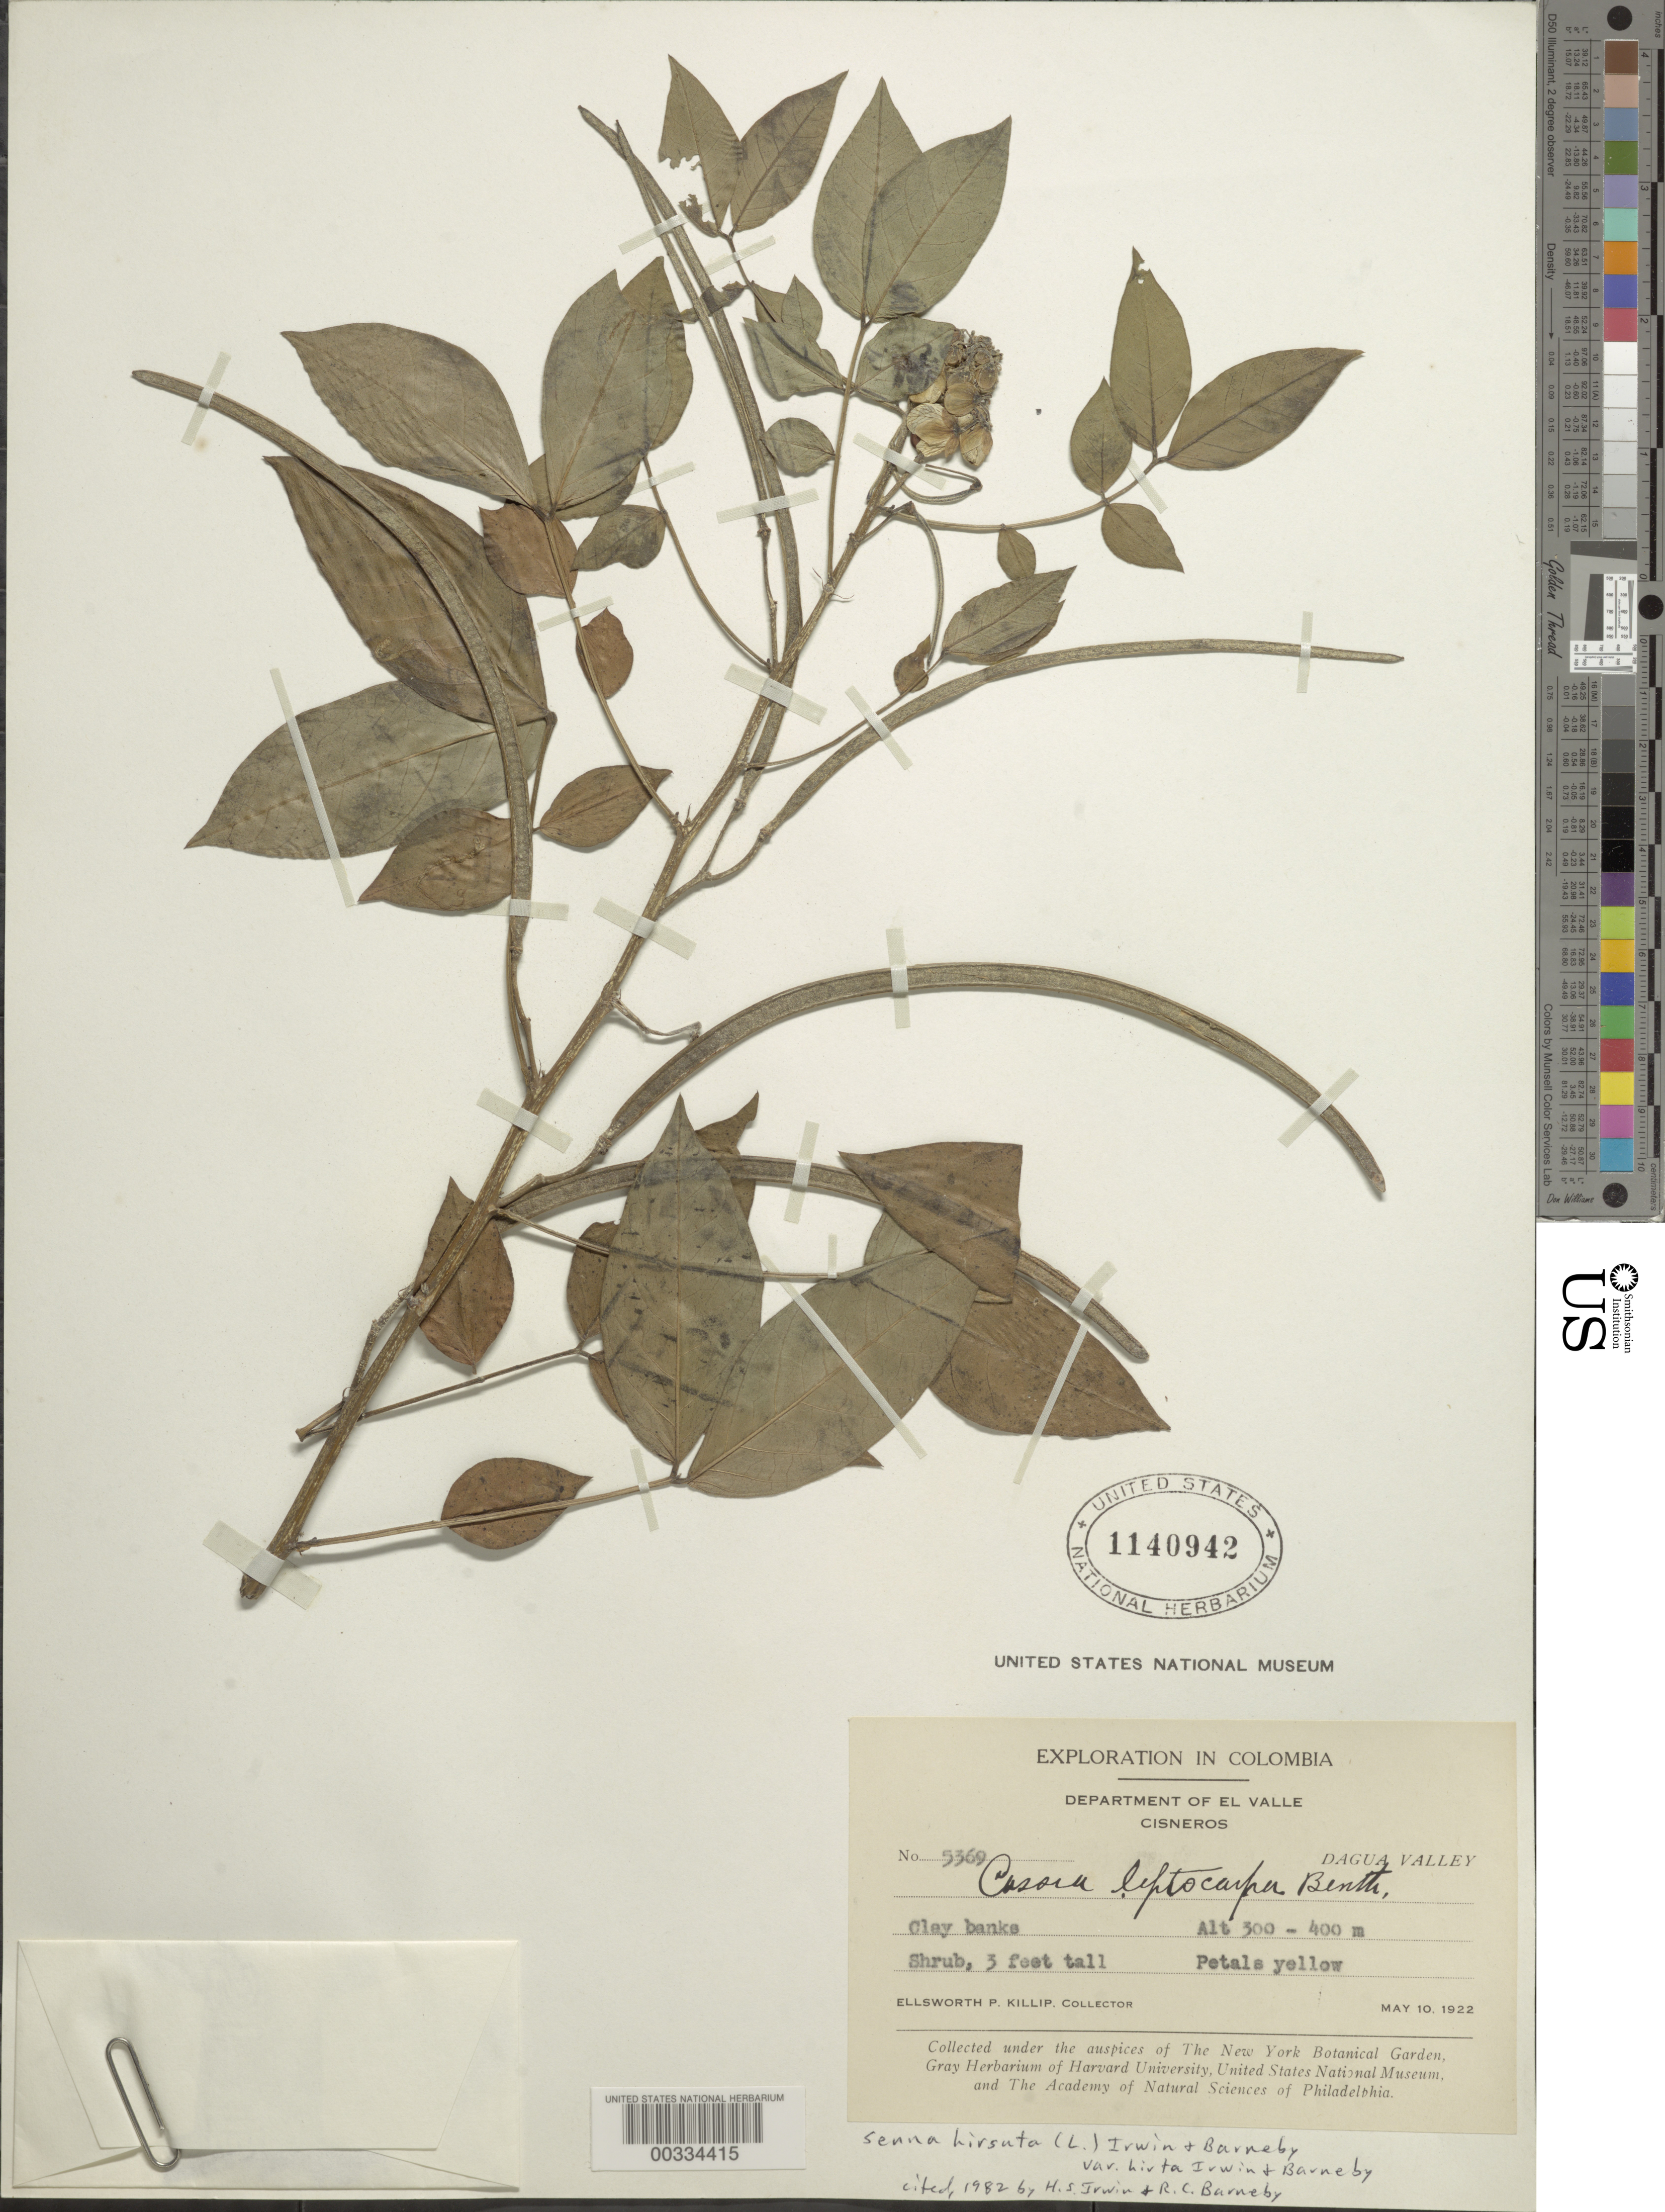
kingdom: Plantae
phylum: Tracheophyta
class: Magnoliopsida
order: Fabales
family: Fabaceae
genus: Senna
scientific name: Senna hirsuta var. hirta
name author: H.S. Irwin & Barneby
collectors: E. P. Killip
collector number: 5369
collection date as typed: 10 May 1922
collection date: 1922-05-10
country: Colombia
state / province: Valle del Cauca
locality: Cisneros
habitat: Clay banks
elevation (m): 300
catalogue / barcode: US 1440942